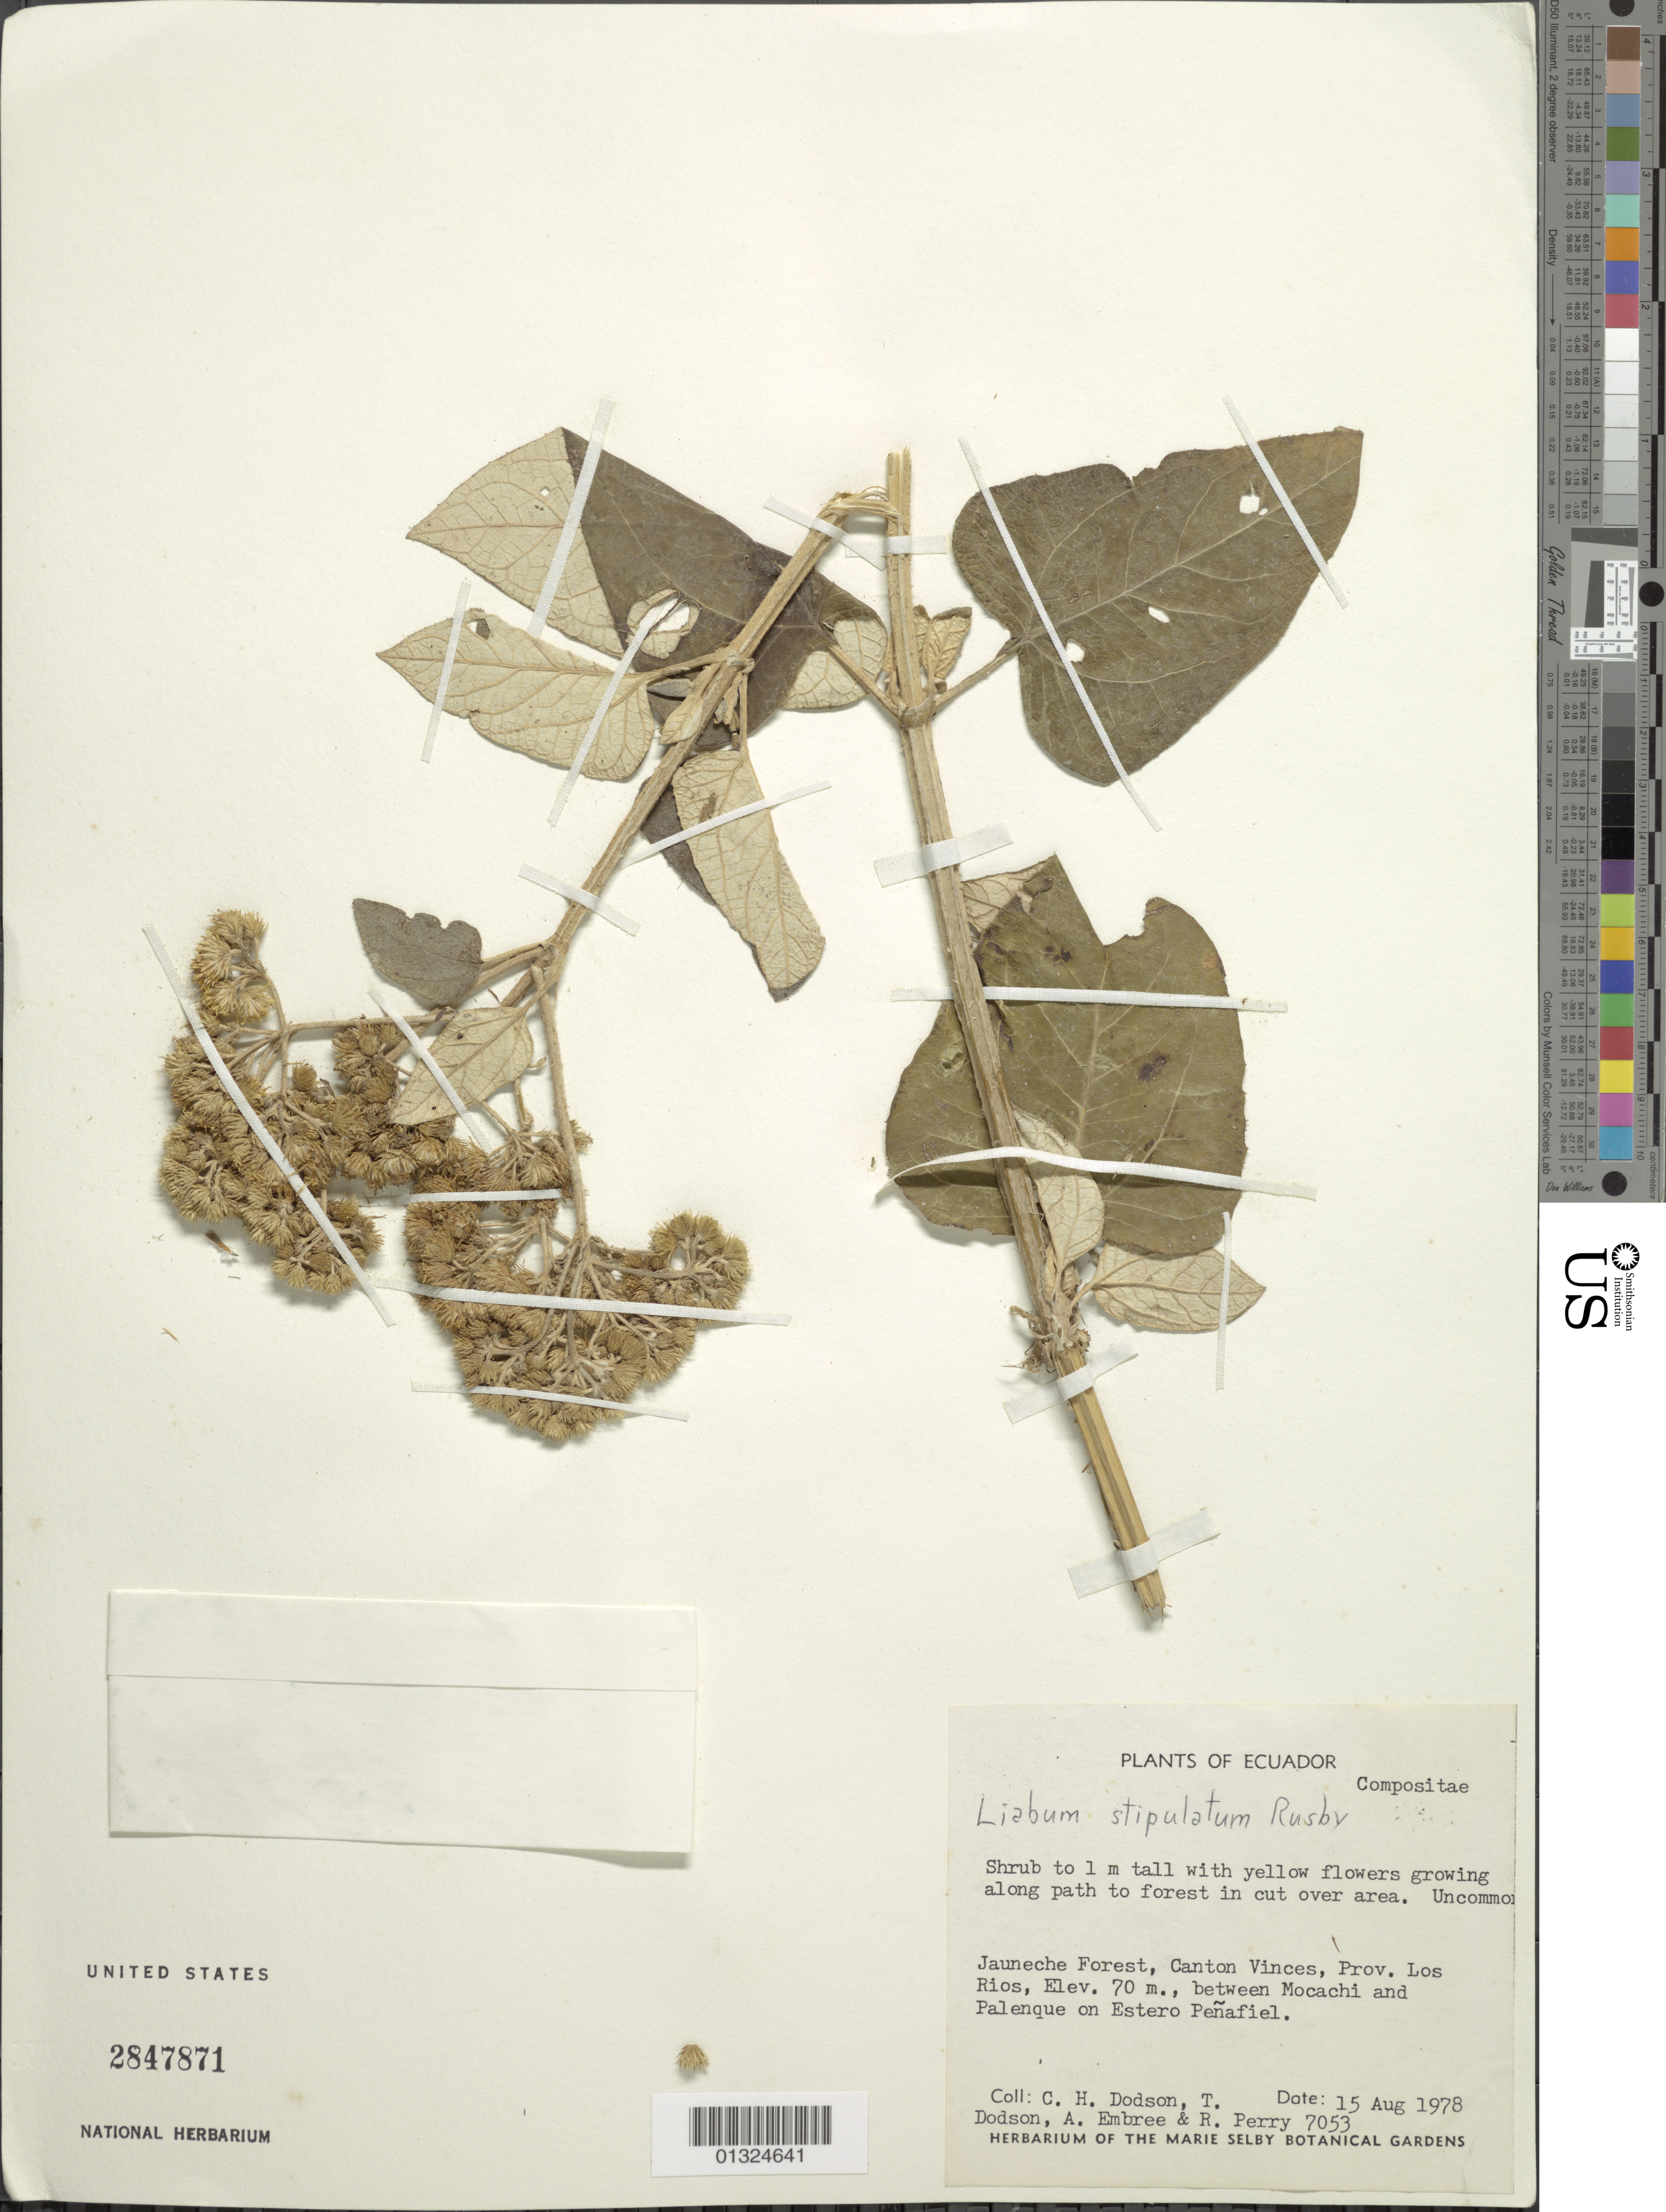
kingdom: Plantae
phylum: Tracheophyta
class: Magnoliopsida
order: Asterales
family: Asteraceae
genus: Liabum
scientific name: Liabum stipulatum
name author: Rusby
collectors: C. H. Dodson, T. A. Dodson, A. Embree & R. Perry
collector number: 7053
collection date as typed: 15 Aug 1978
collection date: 1978-08-15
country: Ecuador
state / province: Los Ríos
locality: Jauneche Forest, Canton Vinces, between Mocachi and Palenque on Estero Penafiel.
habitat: Growing along path to forest in cut over area. Uncommon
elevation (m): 70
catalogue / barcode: US 2847871